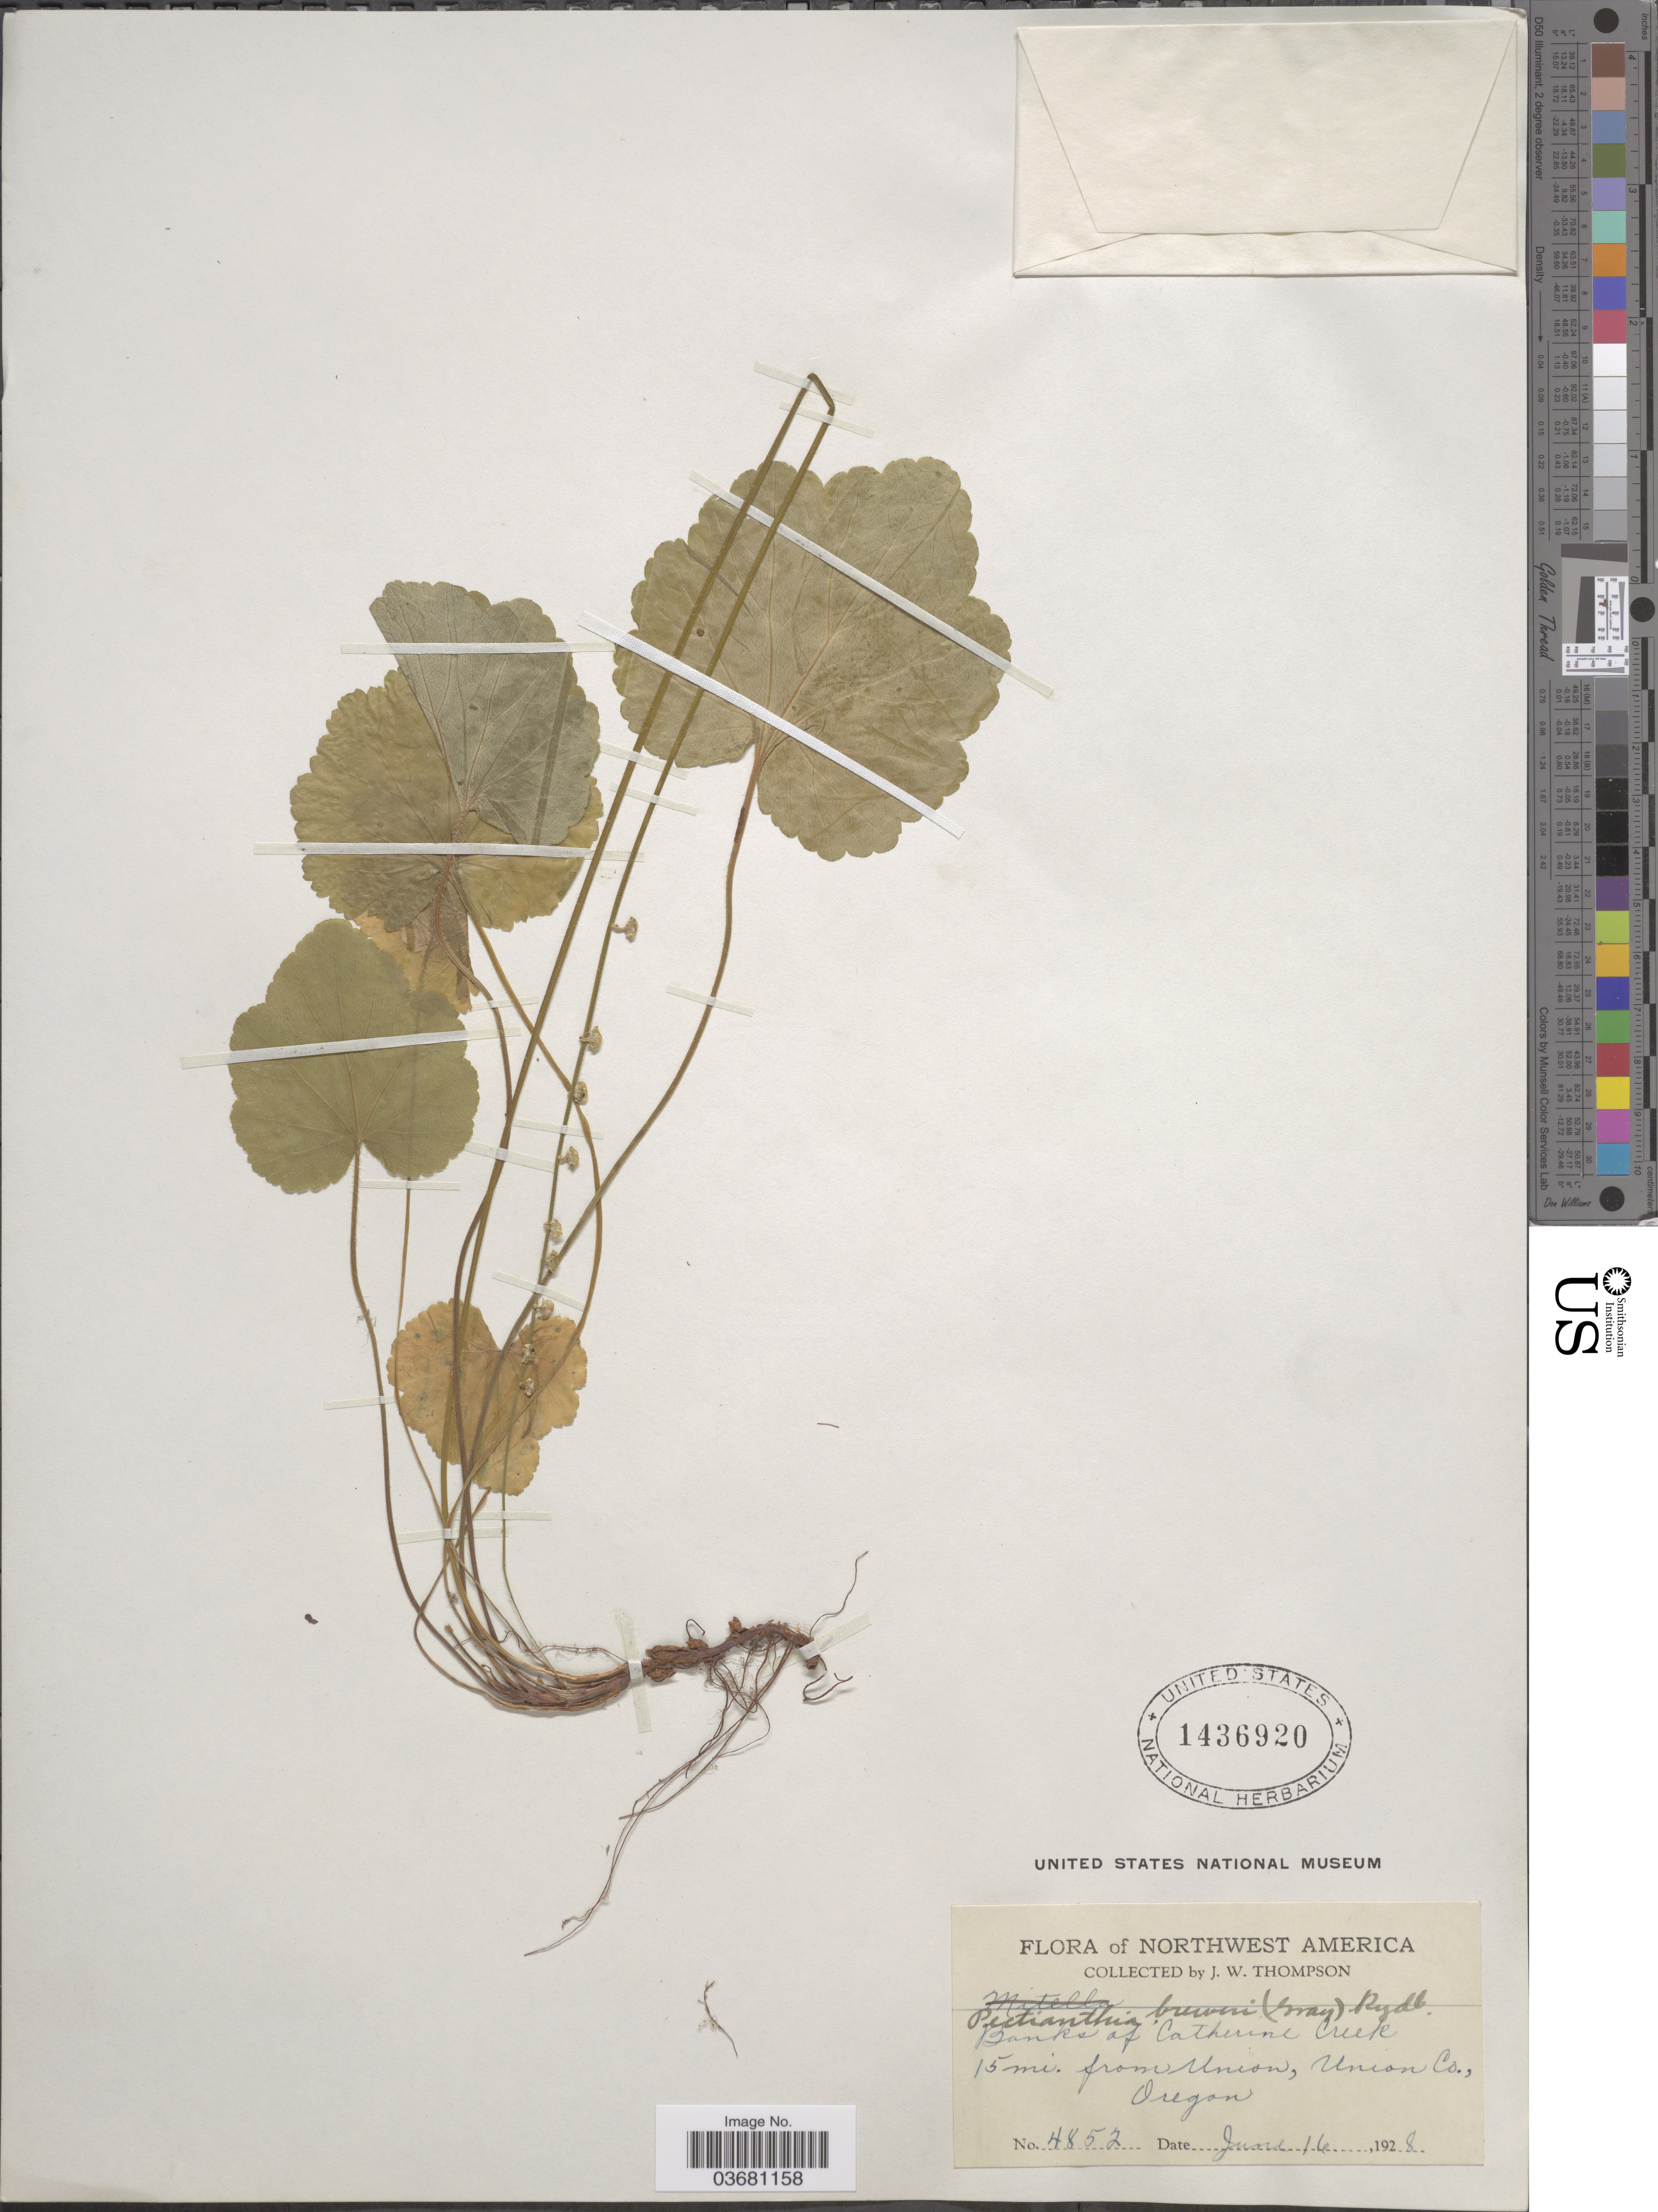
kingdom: Plantae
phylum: Tracheophyta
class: Magnoliopsida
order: Saxifragales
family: Saxifragaceae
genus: Mitella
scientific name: Mitella breweri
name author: A. Gray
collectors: J. Thompson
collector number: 4852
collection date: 1928-06-16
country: United States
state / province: Oregon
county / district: Union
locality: Banks of Catherine Creek. 15 mi. from Union, Union Co.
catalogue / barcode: US 1436920